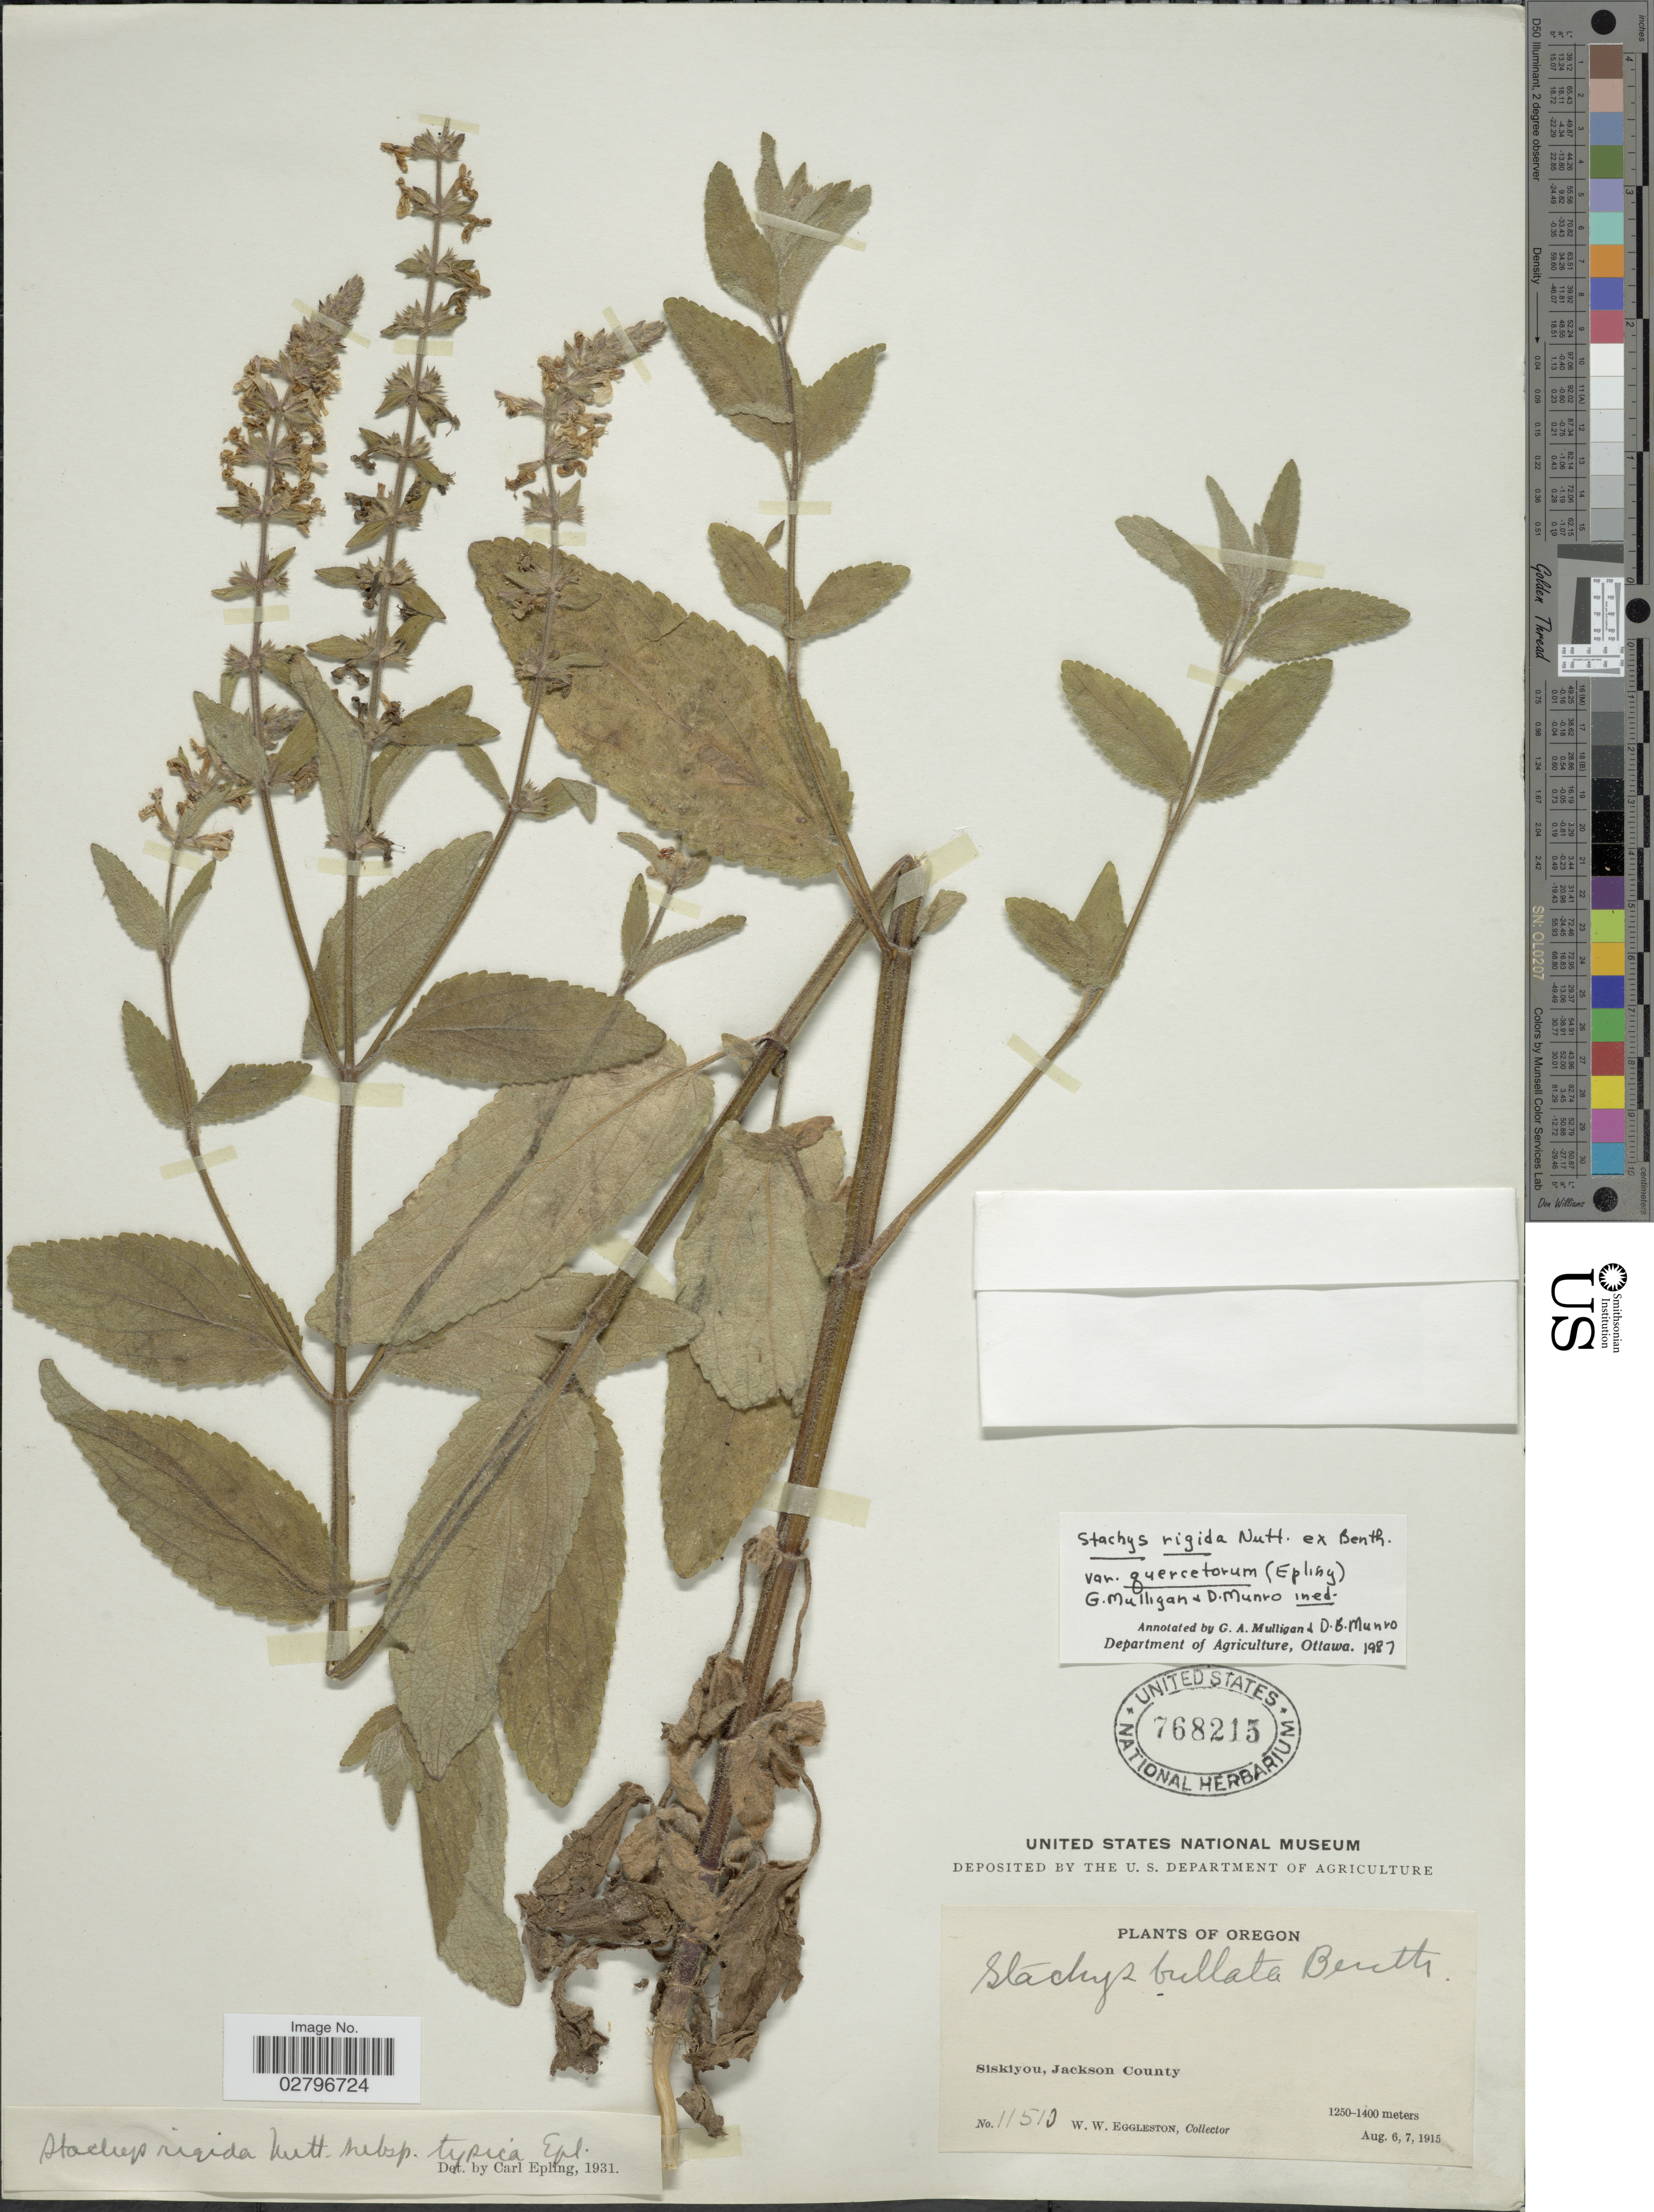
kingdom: Plantae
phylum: Tracheophyta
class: Magnoliopsida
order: Lamiales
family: Lamiaceae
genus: Stachys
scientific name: Stachys rigida subsp. quercetorum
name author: (A. Heller) Epling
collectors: W. W. Eggleston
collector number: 11510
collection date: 1915-08-06/1915-08-07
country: United States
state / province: Oregon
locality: Siskiyou, Jackson County.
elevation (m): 1250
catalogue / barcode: US 768215